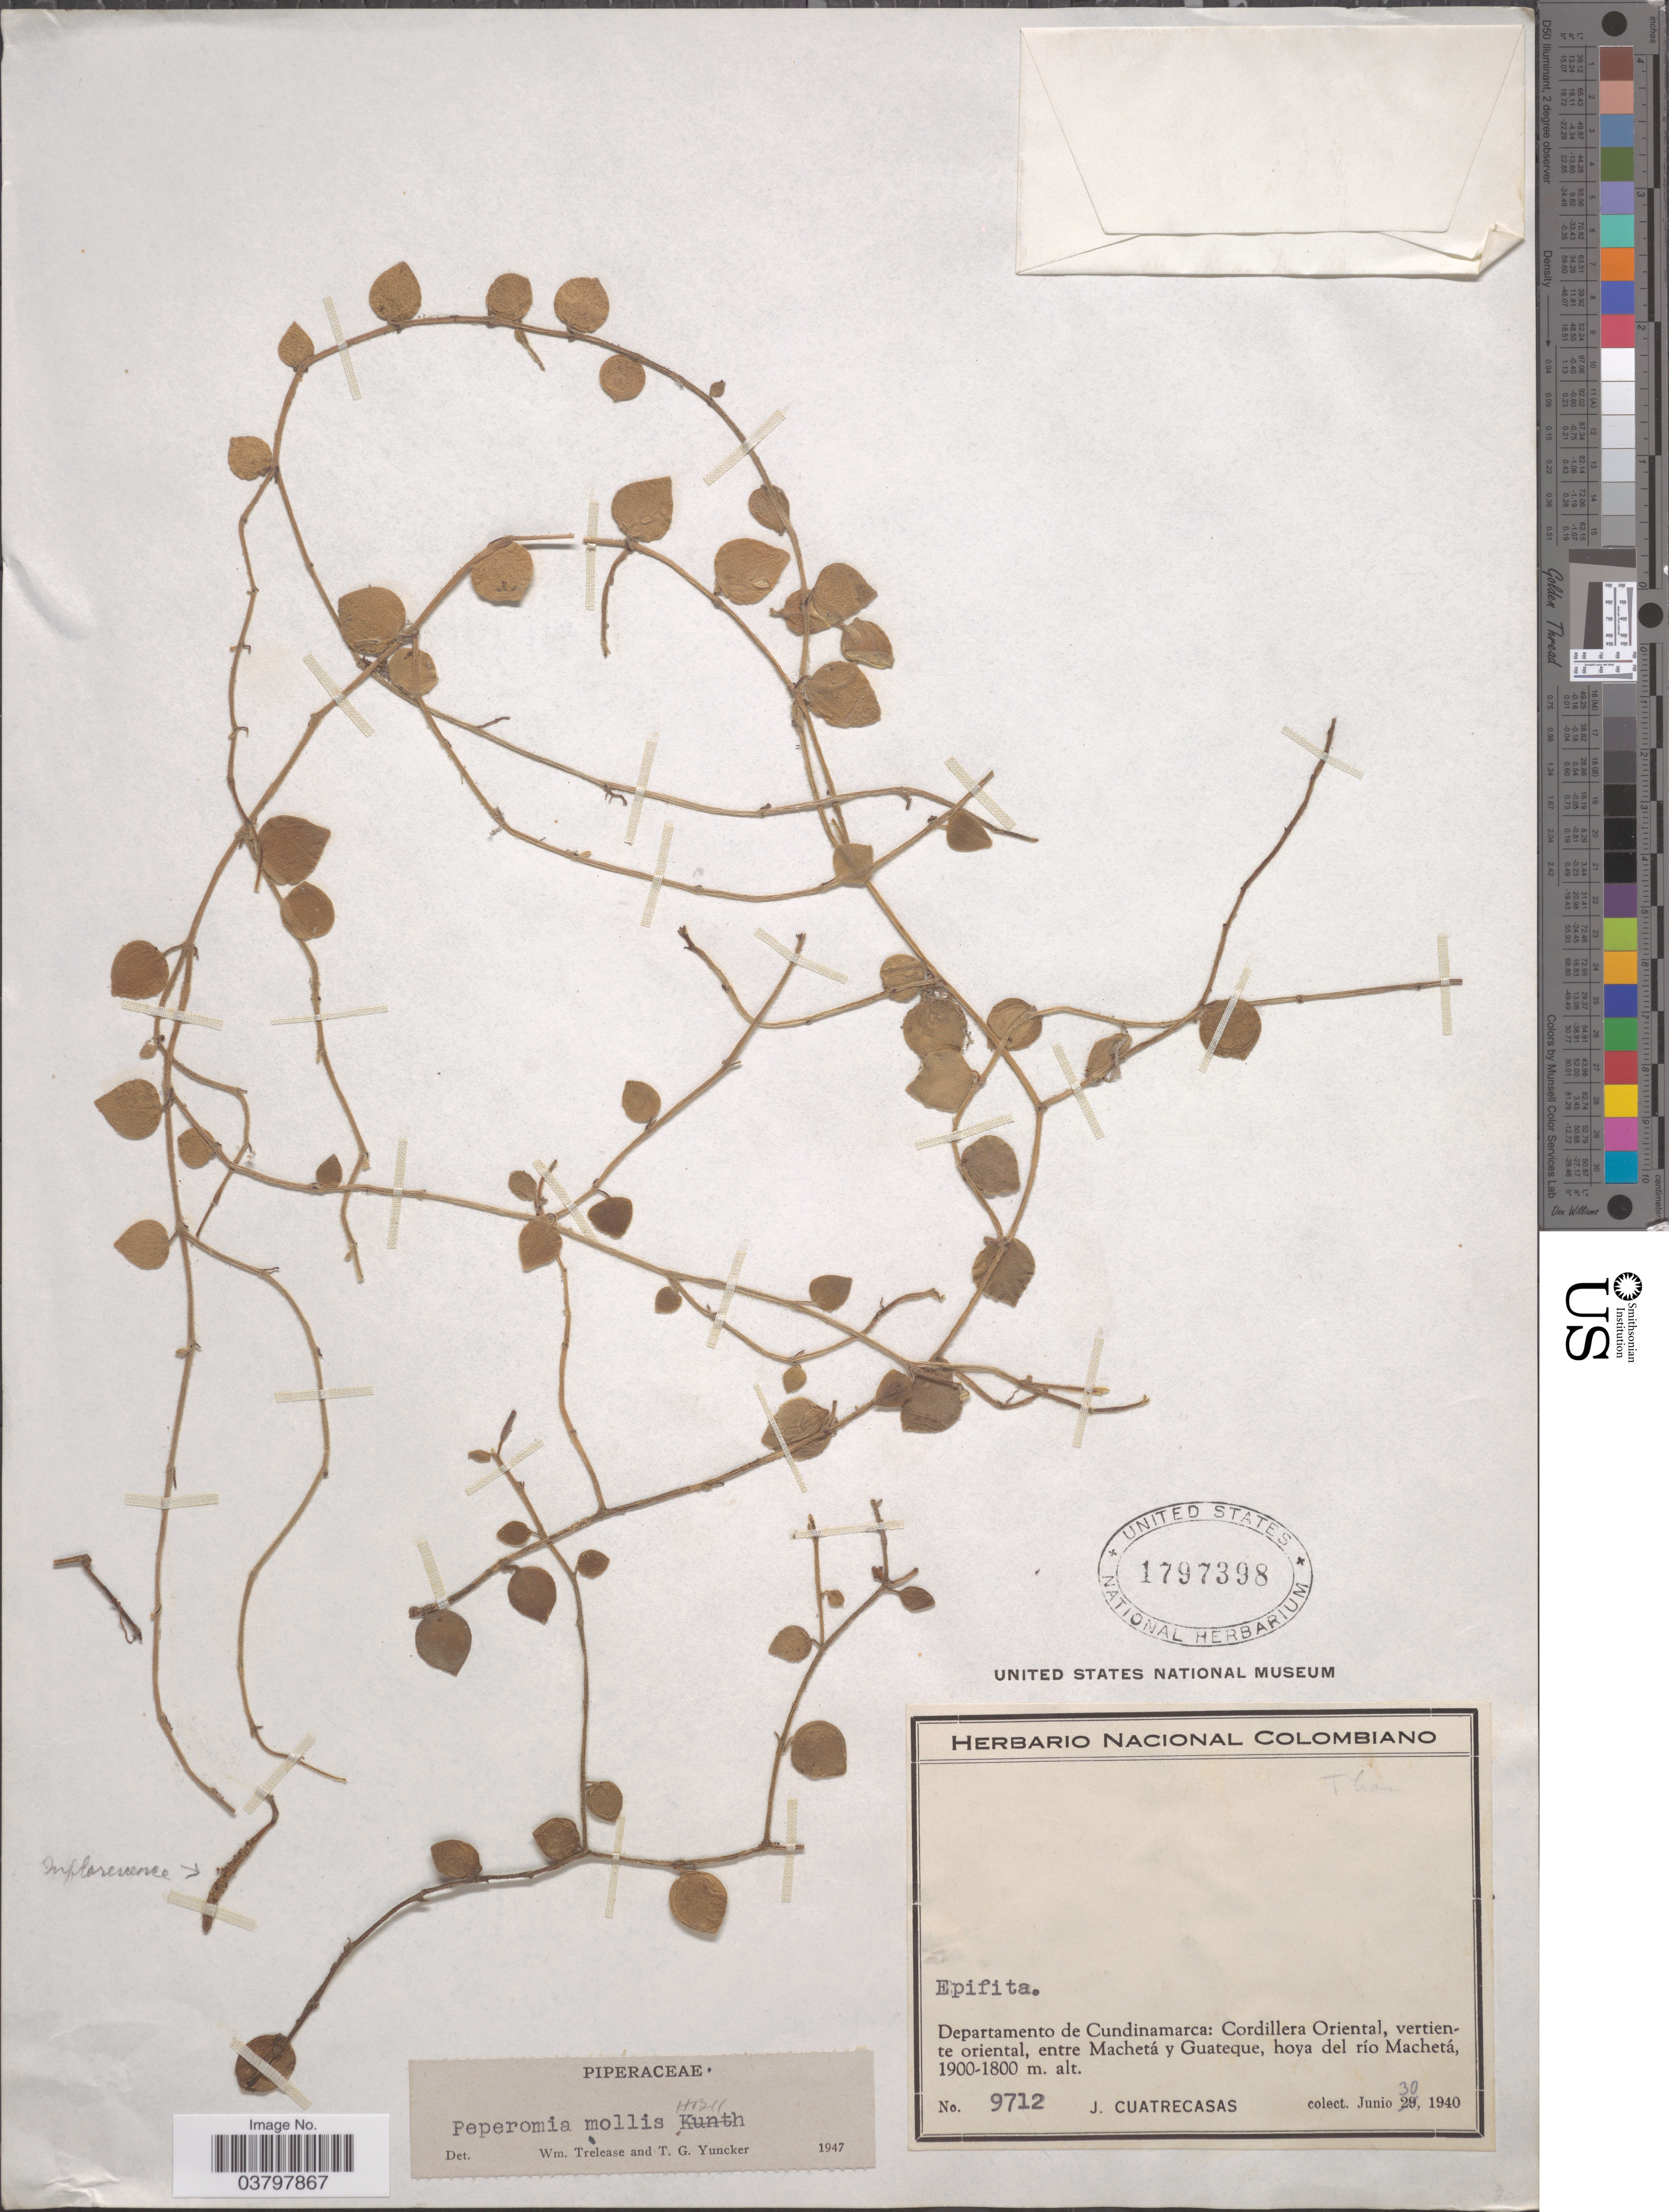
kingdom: Plantae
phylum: Tracheophyta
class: Magnoliopsida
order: Piperales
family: Piperaceae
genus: Peperomia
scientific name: Peperomia mollis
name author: Kunth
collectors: J. Cuatrecasas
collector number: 9712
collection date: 1940-06-30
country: Colombia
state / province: Cundinamarca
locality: Departamento de Cundinamarca: Cordillera Oriental, vertiente oriental, entre Machetá y Guateque, hoya del río Machetá.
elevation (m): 1800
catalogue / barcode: US 1797398